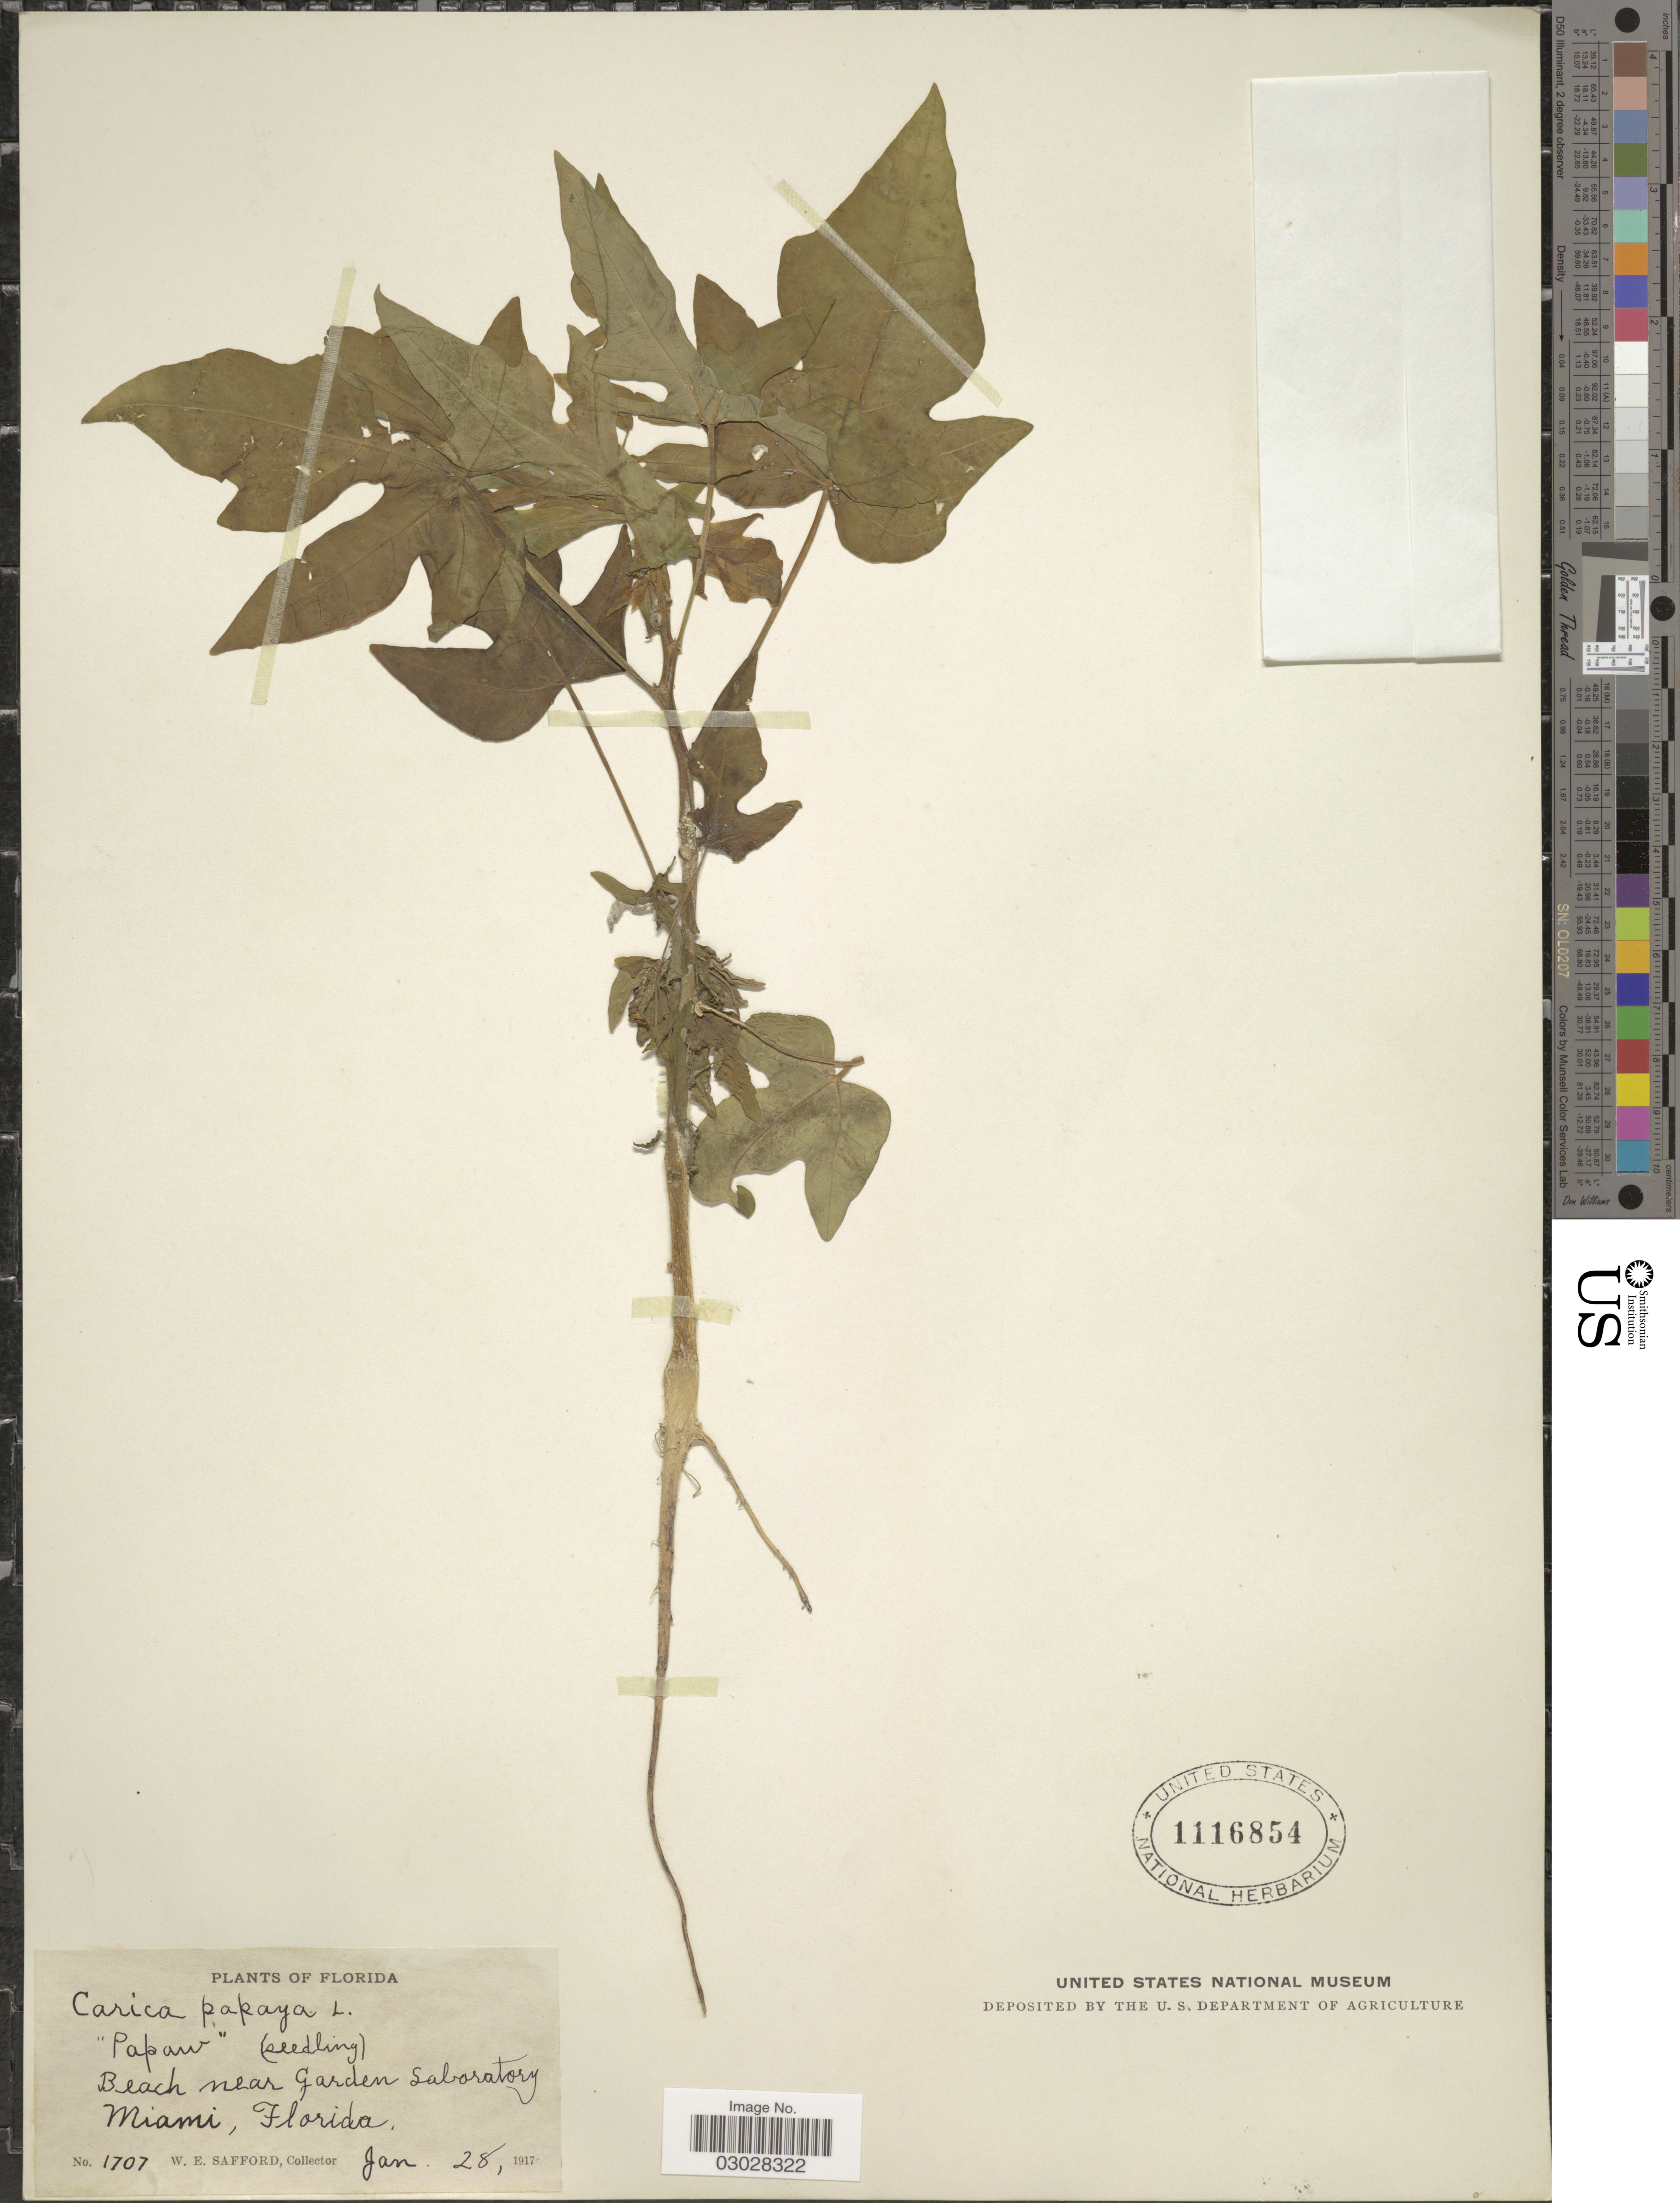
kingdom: Plantae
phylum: Tracheophyta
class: Magnoliopsida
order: Brassicales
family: Caricaceae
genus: Carica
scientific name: Carica papaya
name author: L.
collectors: W. E. Safford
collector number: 1707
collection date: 1917-01-28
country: United States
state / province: Florida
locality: Beach near Garden Saboratory. Miami, Florida.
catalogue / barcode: US 1116854